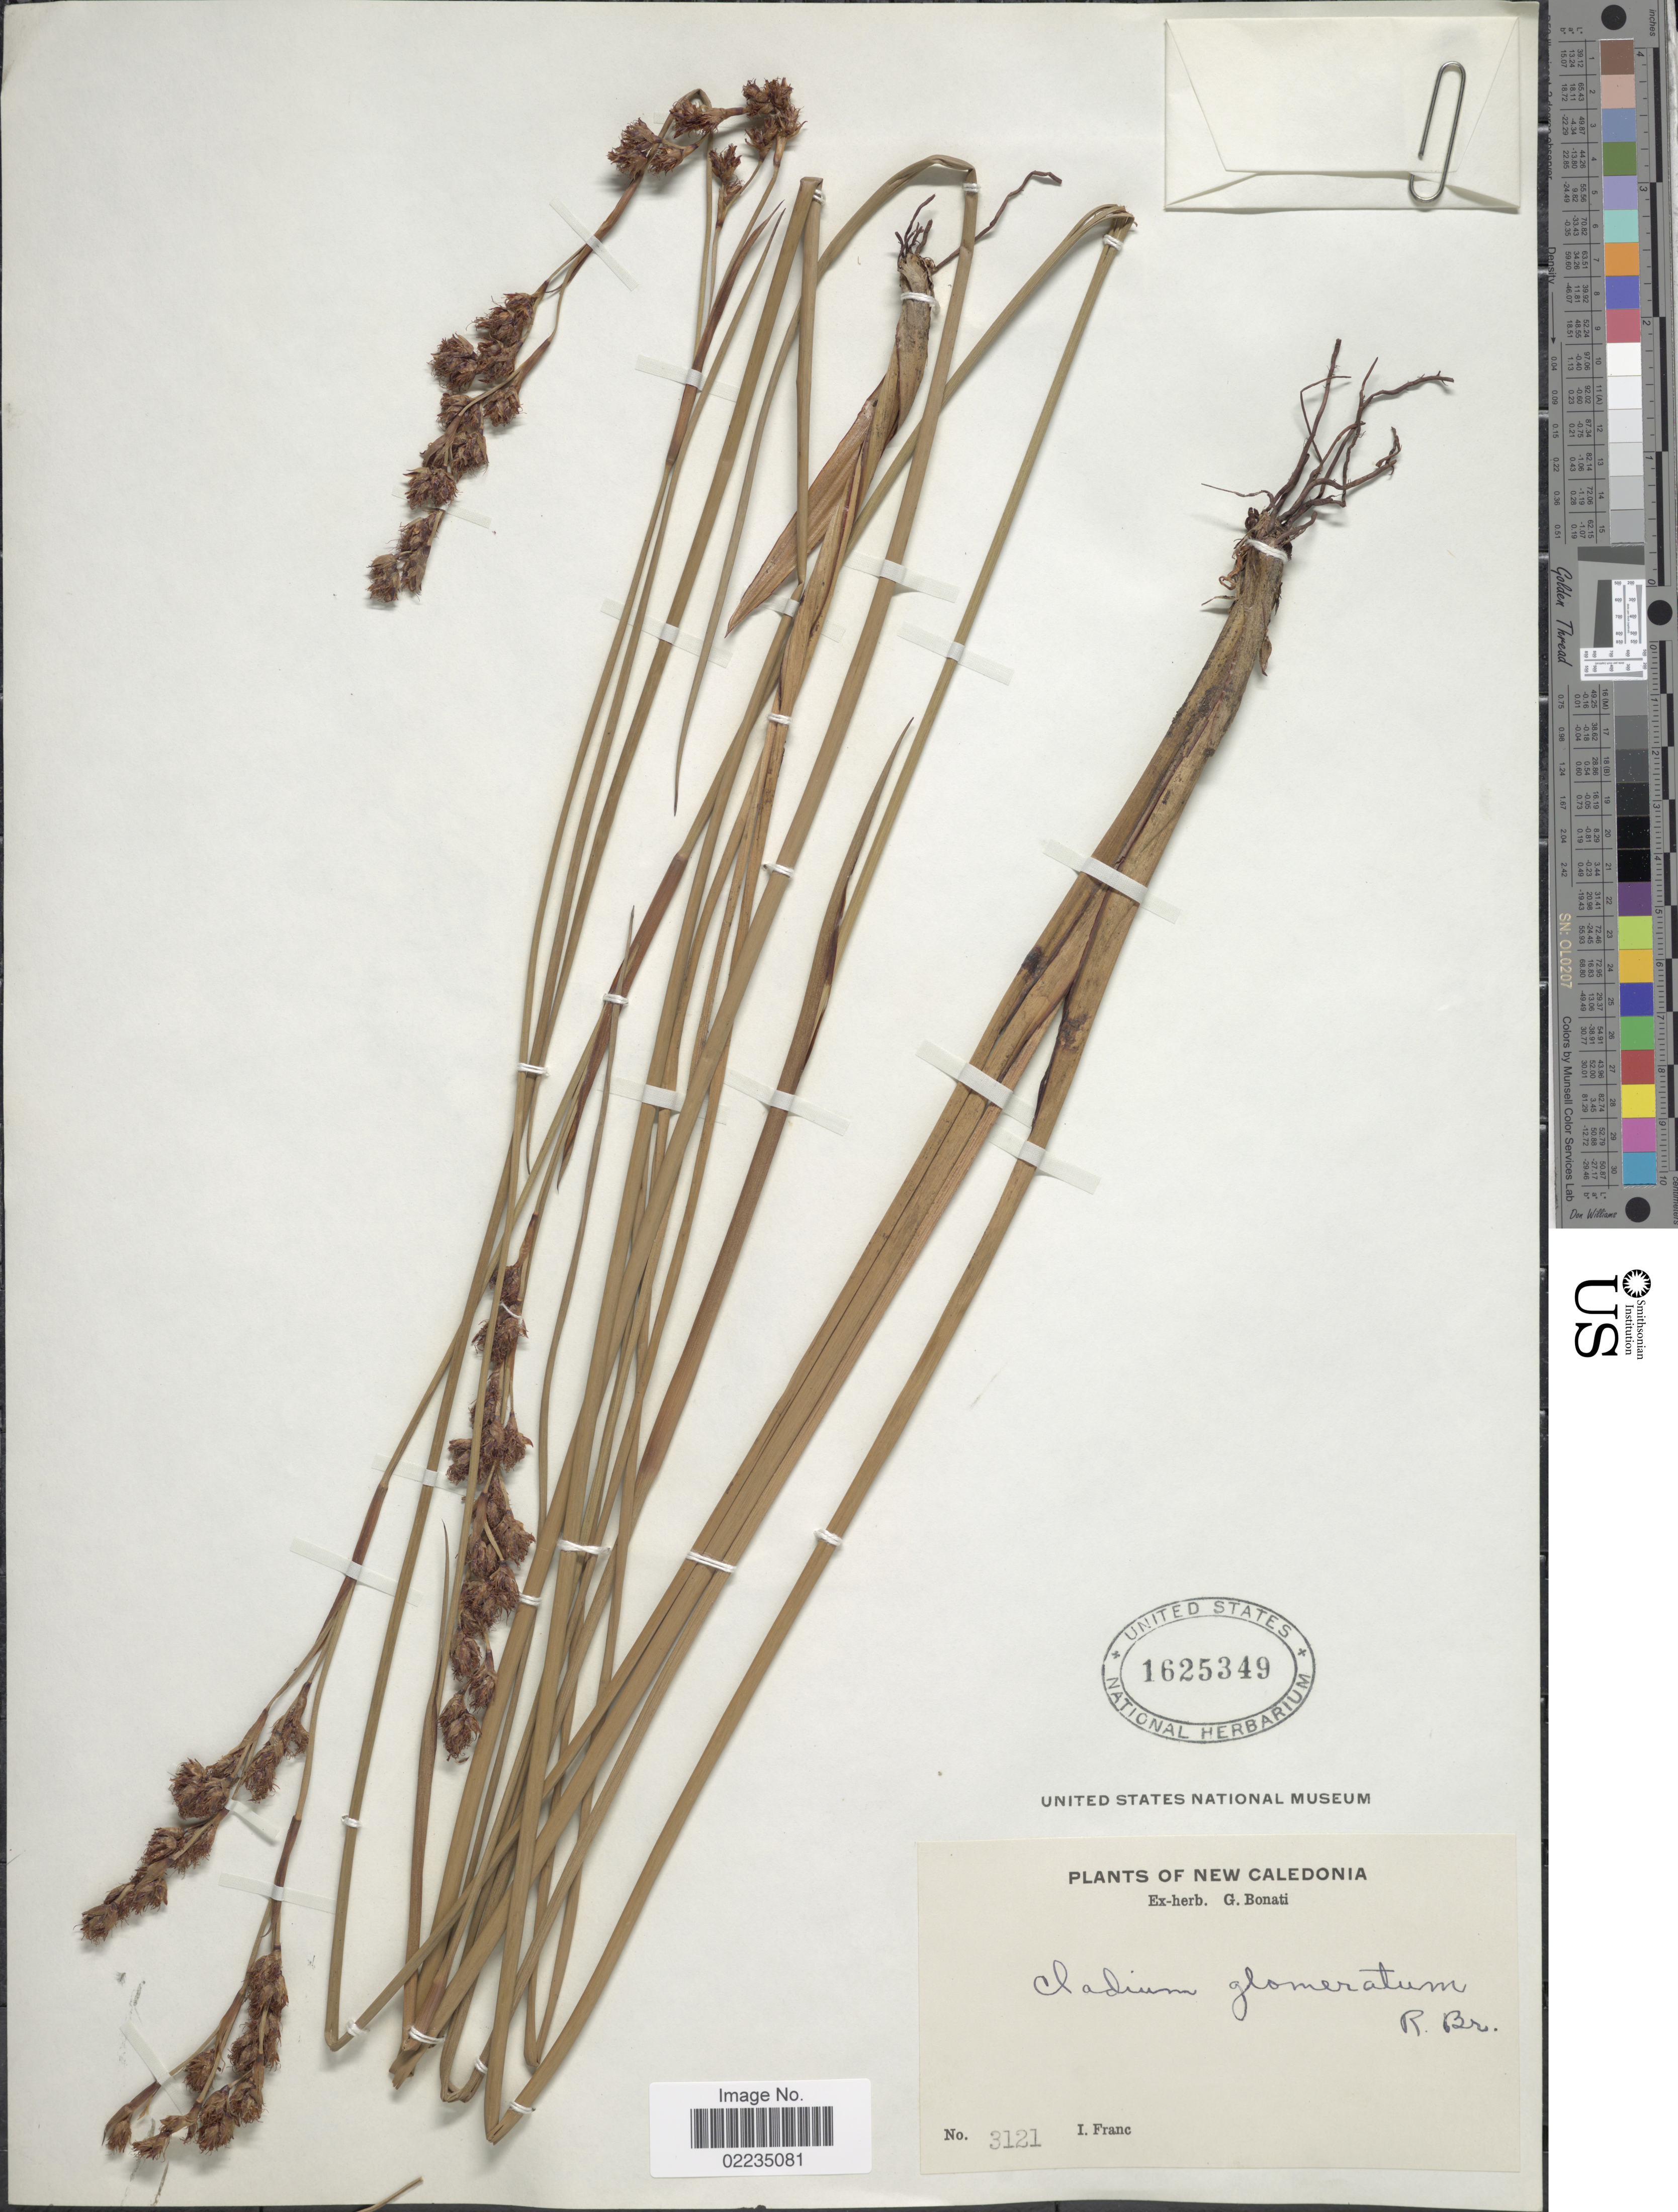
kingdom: Plantae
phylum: Tracheophyta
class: Liliopsida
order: Poales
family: Cyperaceae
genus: Machaerina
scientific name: Machaerina glomerata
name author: (Gaudich.) T. Koyama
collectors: I. Franc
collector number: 3121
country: New Caledonia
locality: New Caledonia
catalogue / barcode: US 1625349